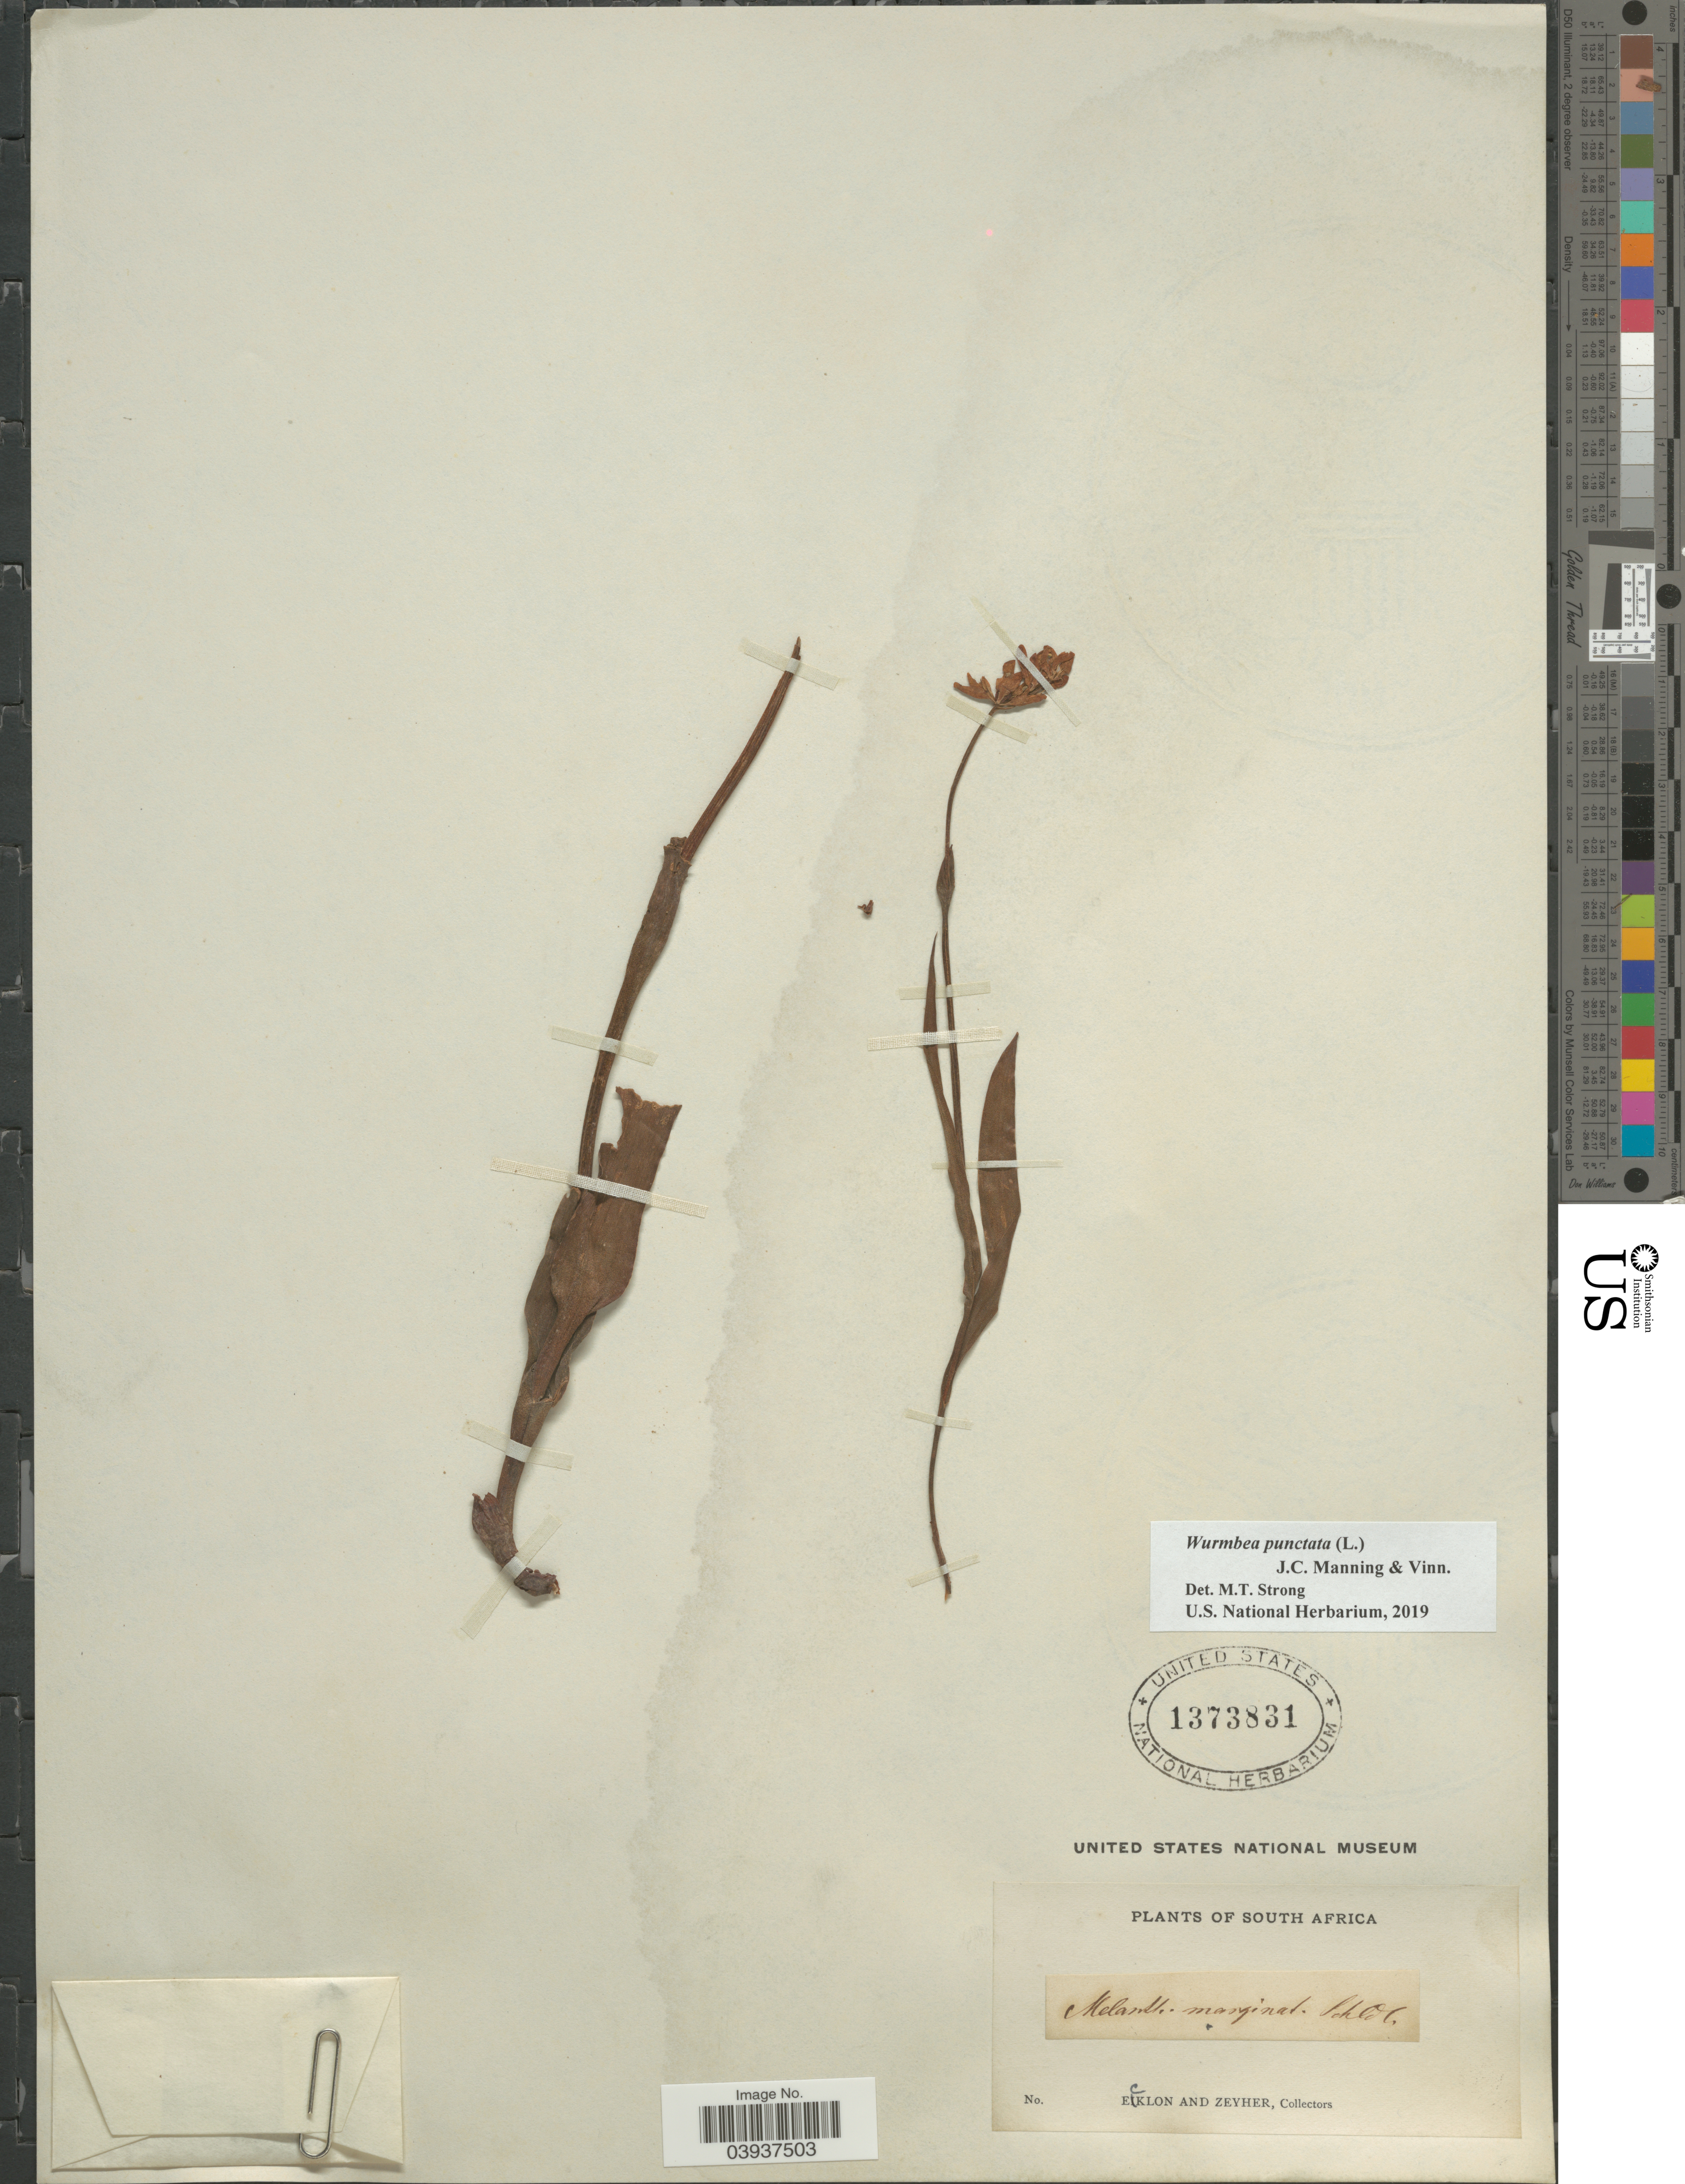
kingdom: Plantae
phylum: Tracheophyta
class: Liliopsida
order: Liliales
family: Colchicaceae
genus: Wurmbea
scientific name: Wurmbea punctata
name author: (L.) J.C. Manning & Vinn.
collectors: -. Ecklon & -. Zeyher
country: South Africa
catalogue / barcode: US 1373831